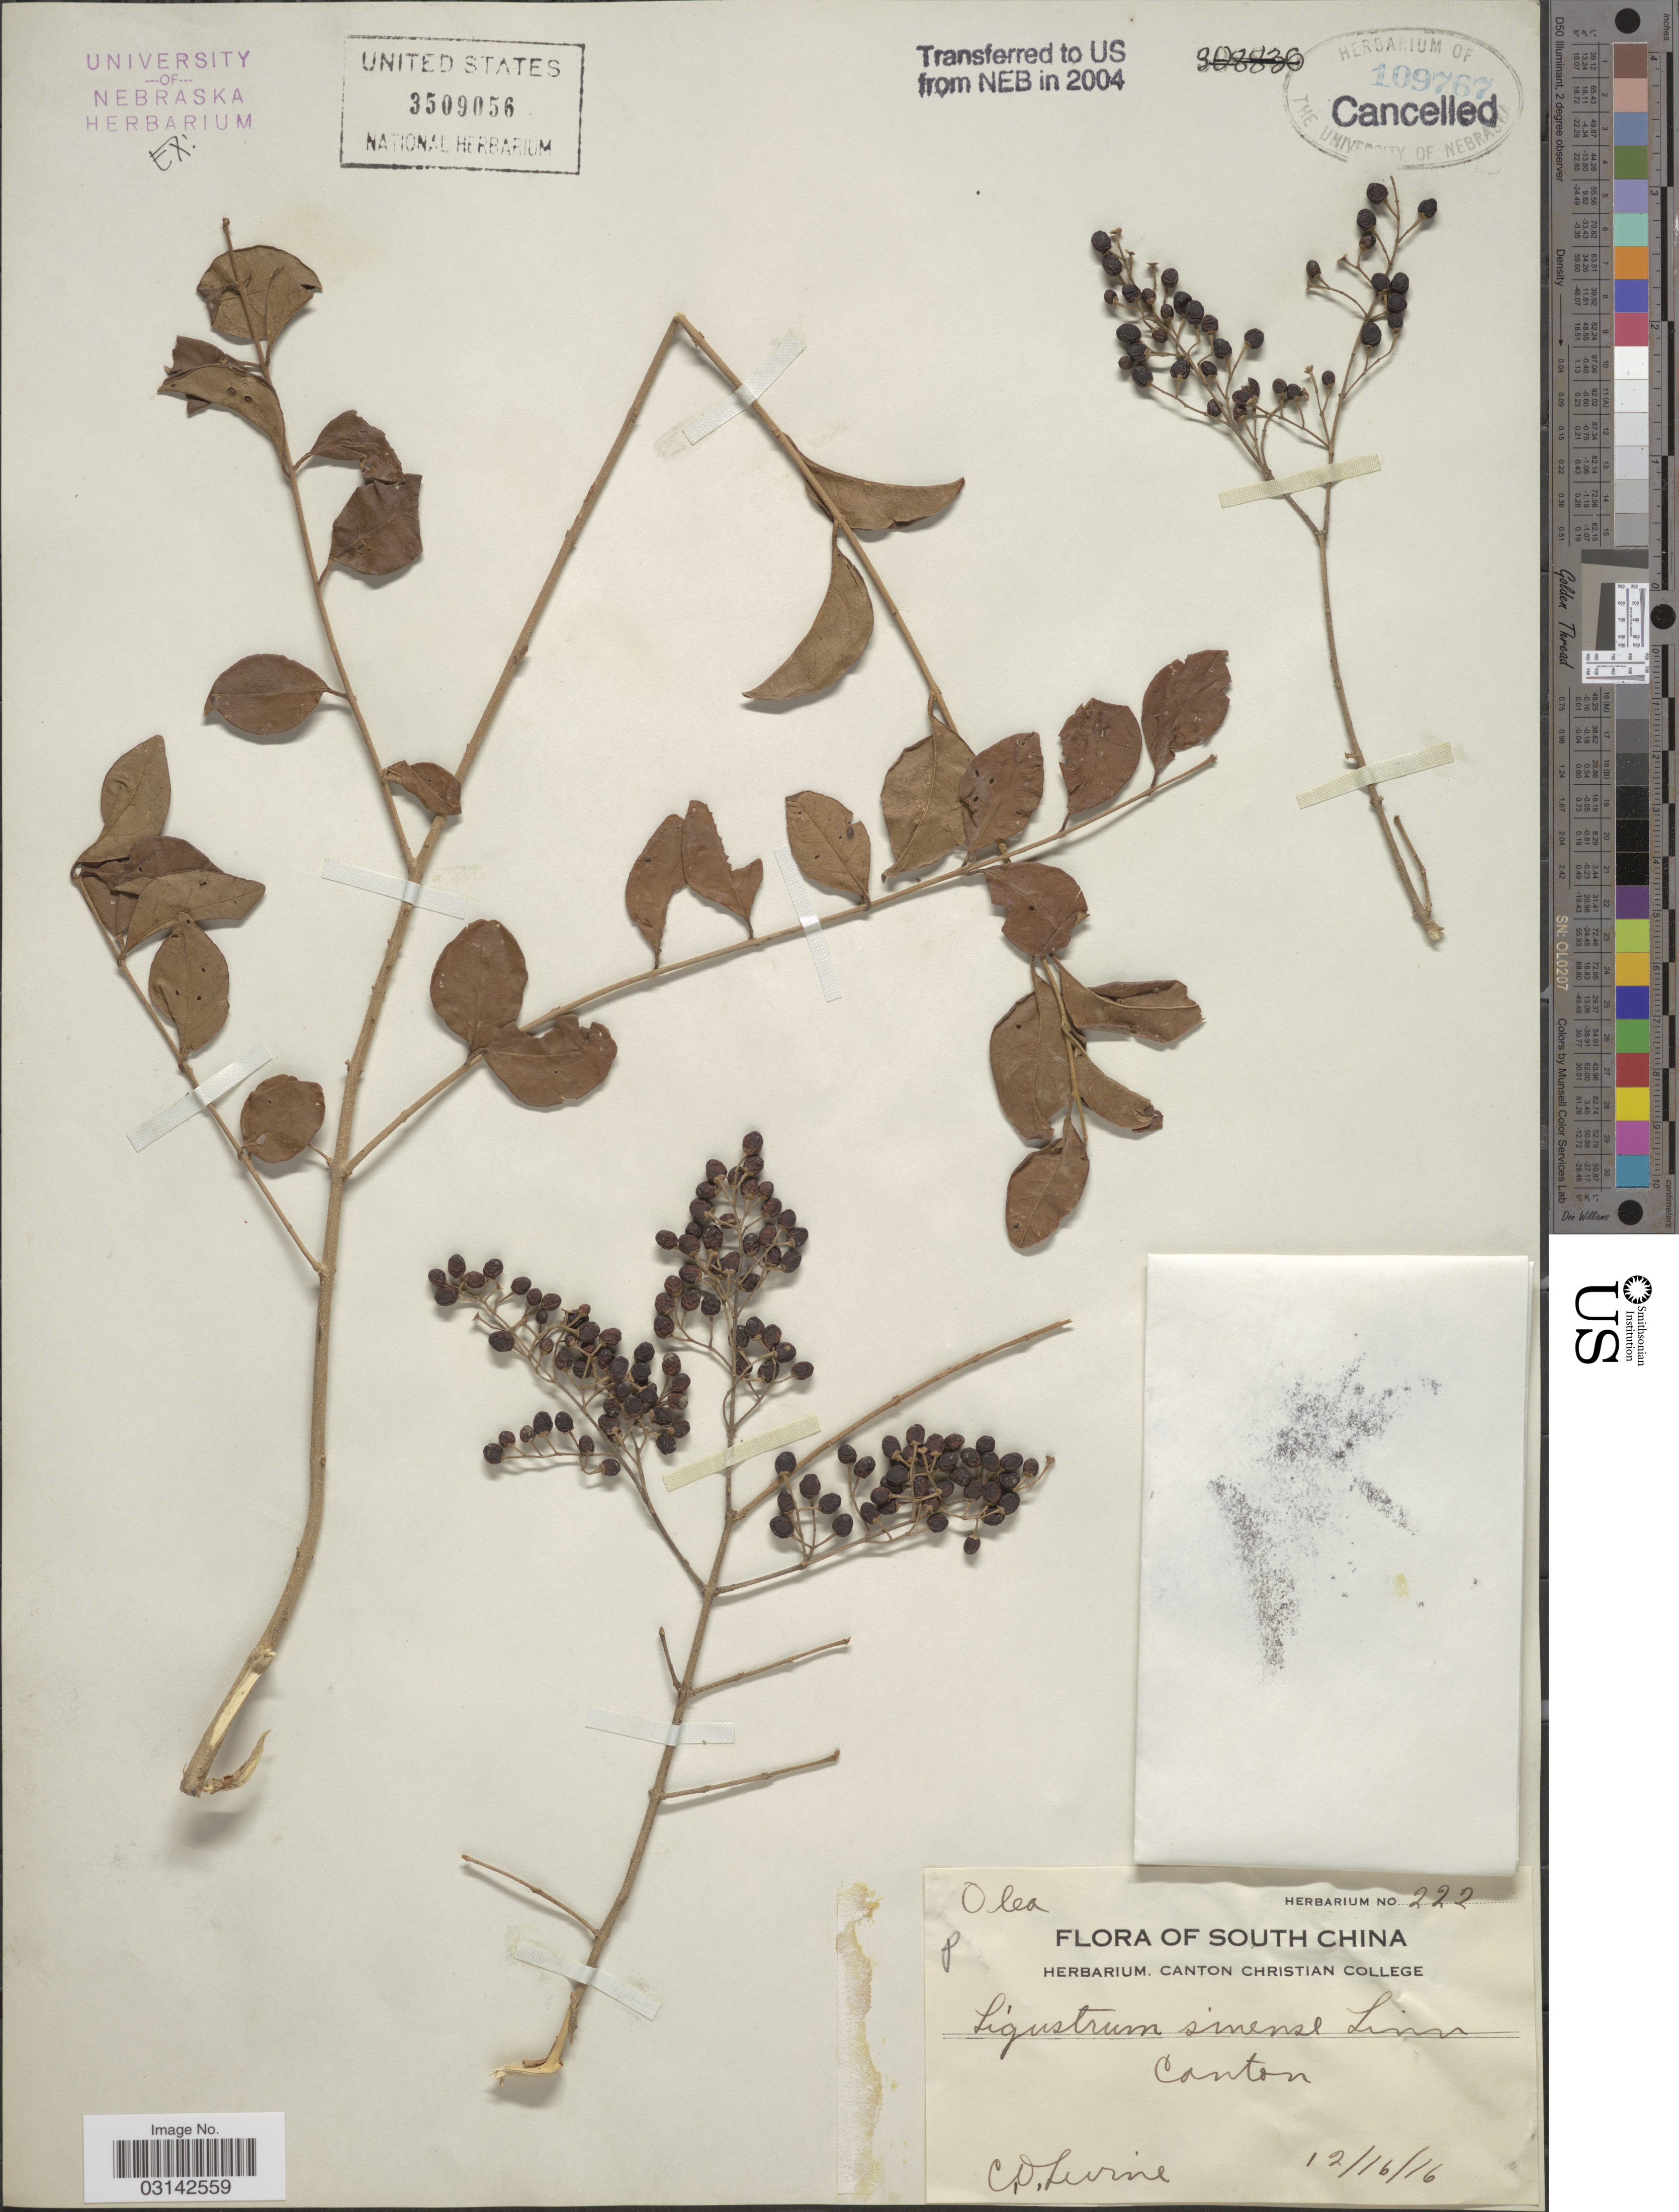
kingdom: Plantae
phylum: Tracheophyta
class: Magnoliopsida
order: Lamiales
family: Oleaceae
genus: Ligustrum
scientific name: Ligustrum sinense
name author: Lour.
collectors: C. O. Levine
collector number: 222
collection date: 1916-12-16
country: China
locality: South China, Canton.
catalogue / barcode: US 3509056